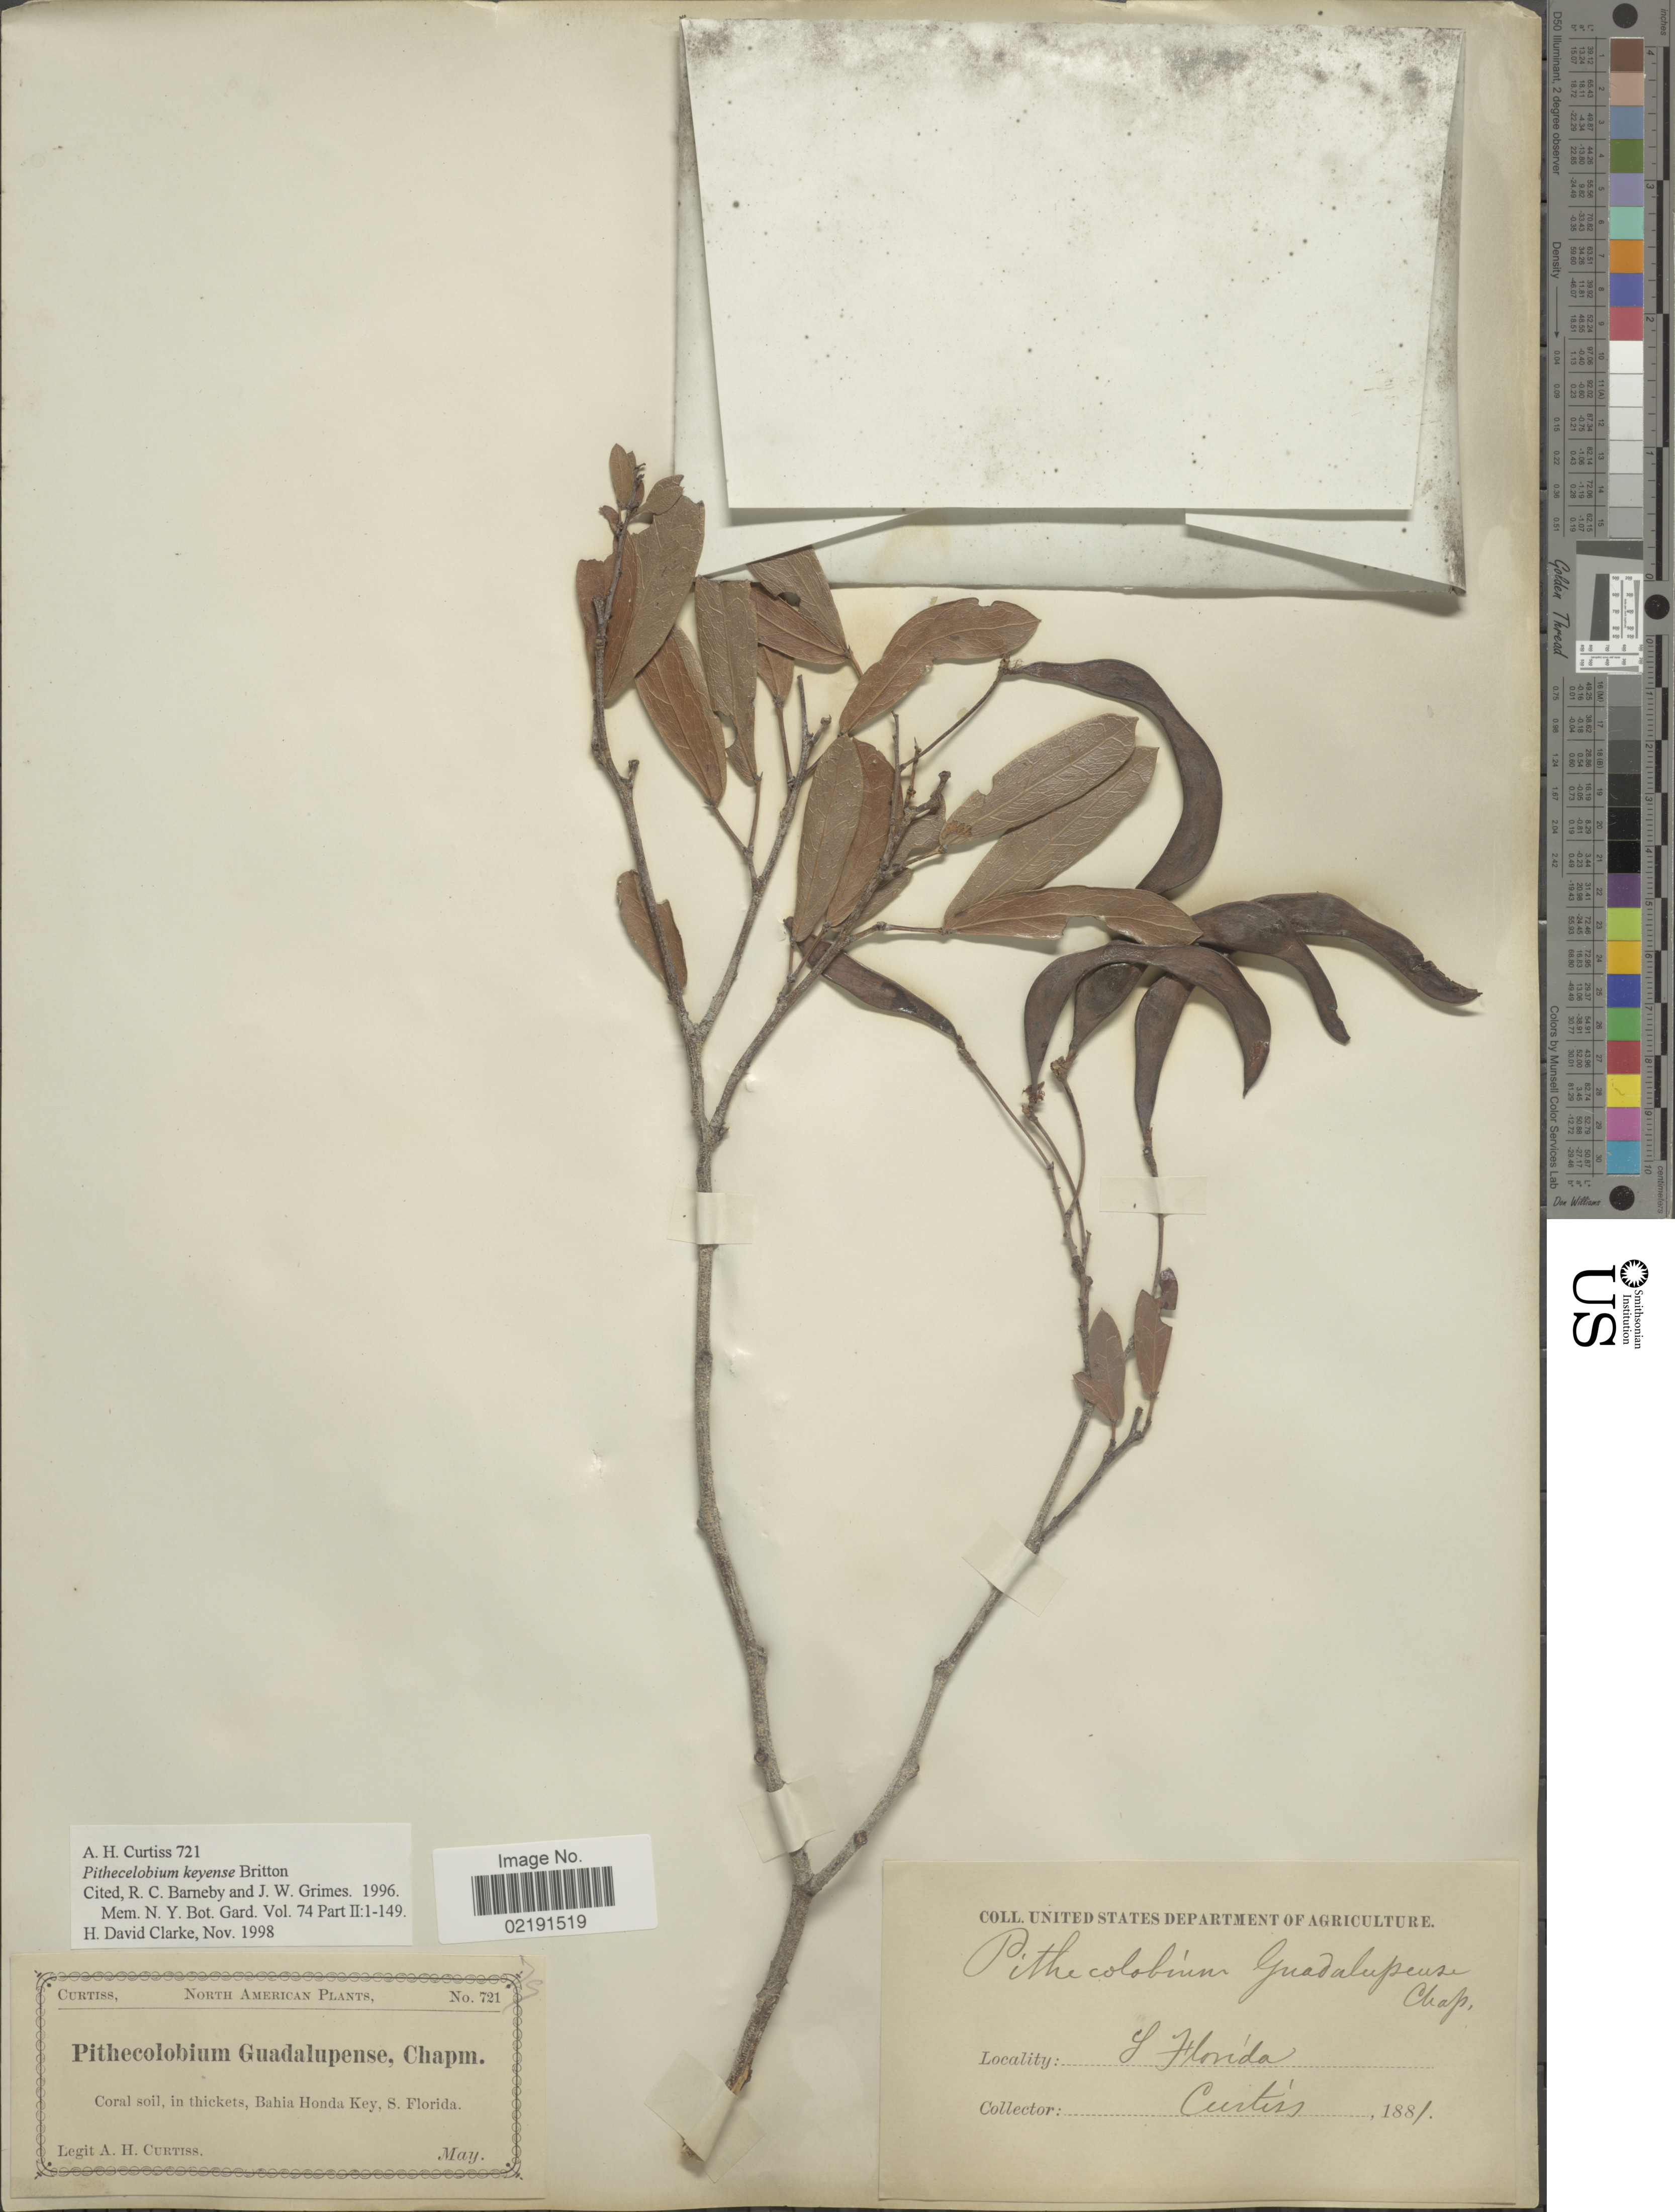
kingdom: Plantae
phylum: Tracheophyta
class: Magnoliopsida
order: Fabales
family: Fabaceae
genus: Pithecellobium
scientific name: Pithecellobium unguis-cati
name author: (L.) Benth.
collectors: A. H. Curtiss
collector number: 721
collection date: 1881-05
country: United States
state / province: Florida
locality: Coral soil, in thickets, Bahia Honda Key, S. Florida